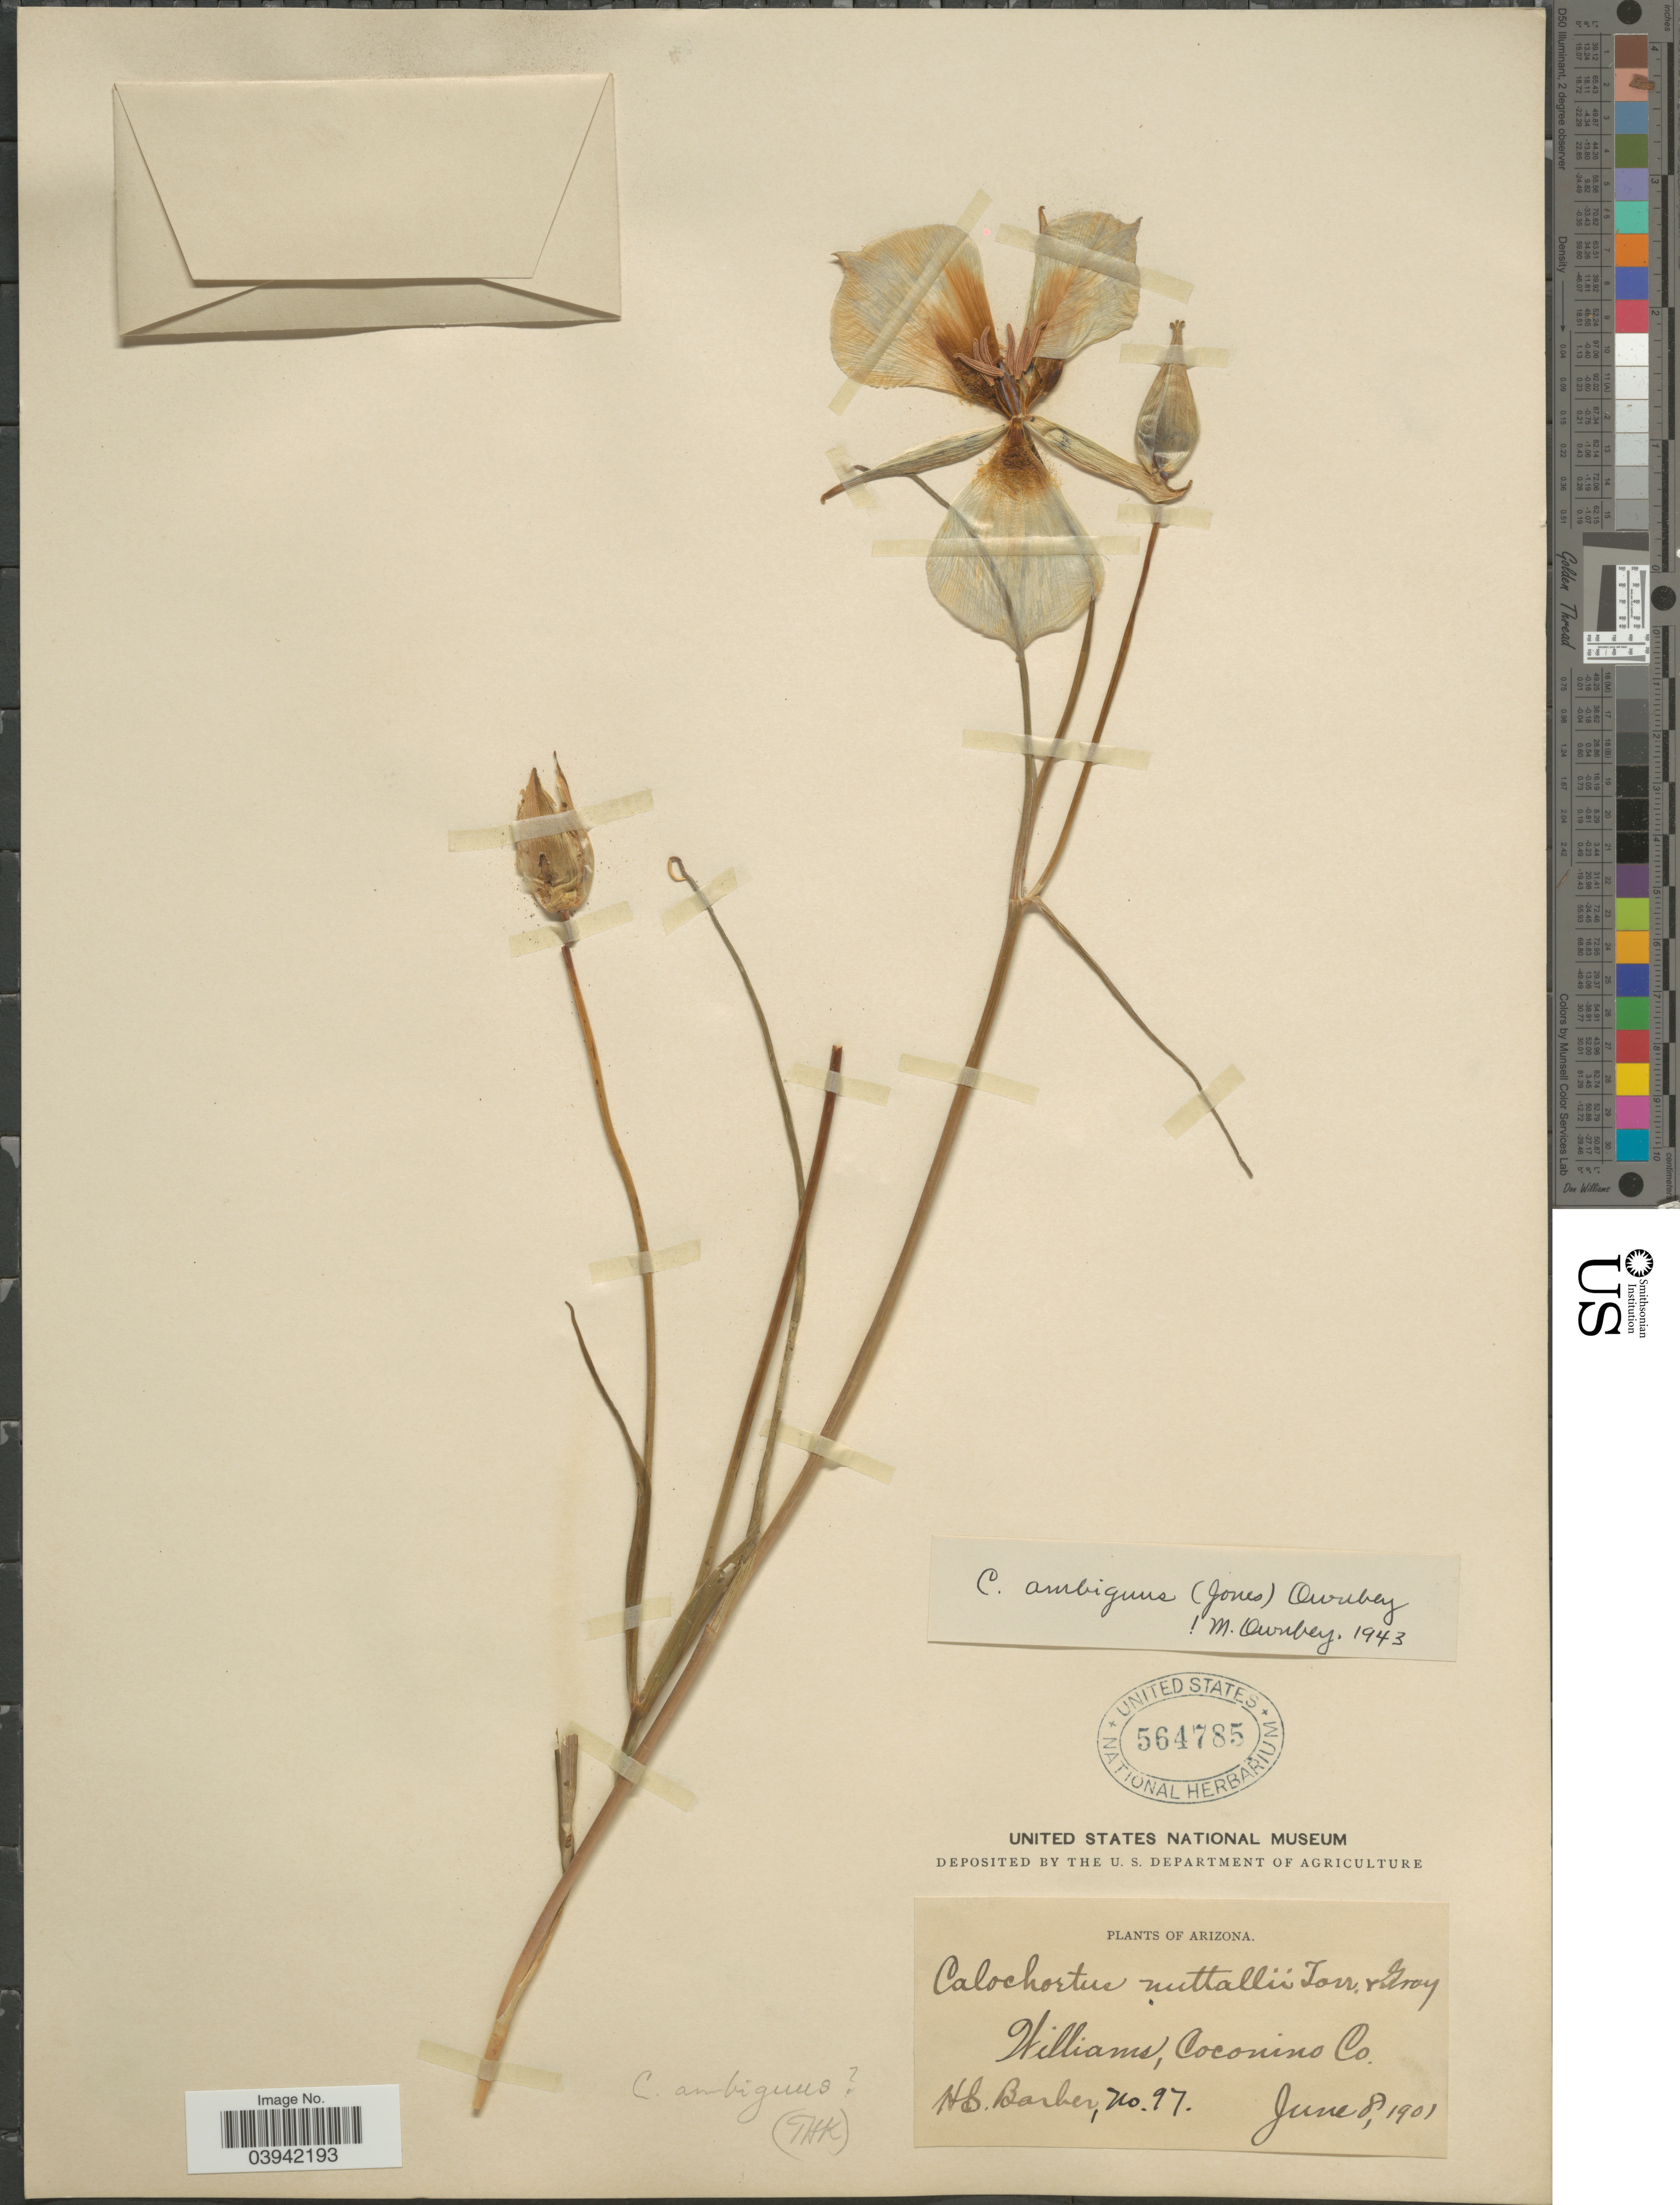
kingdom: Plantae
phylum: Tracheophyta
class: Liliopsida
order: Liliales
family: Liliaceae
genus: Calochortus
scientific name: Calochortus ambiguus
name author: (M.E. Jones) Ownbey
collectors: H. Barber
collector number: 97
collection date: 1901-06-08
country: United States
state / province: Arizona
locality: Williams, Coconino Co.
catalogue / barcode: US 564785